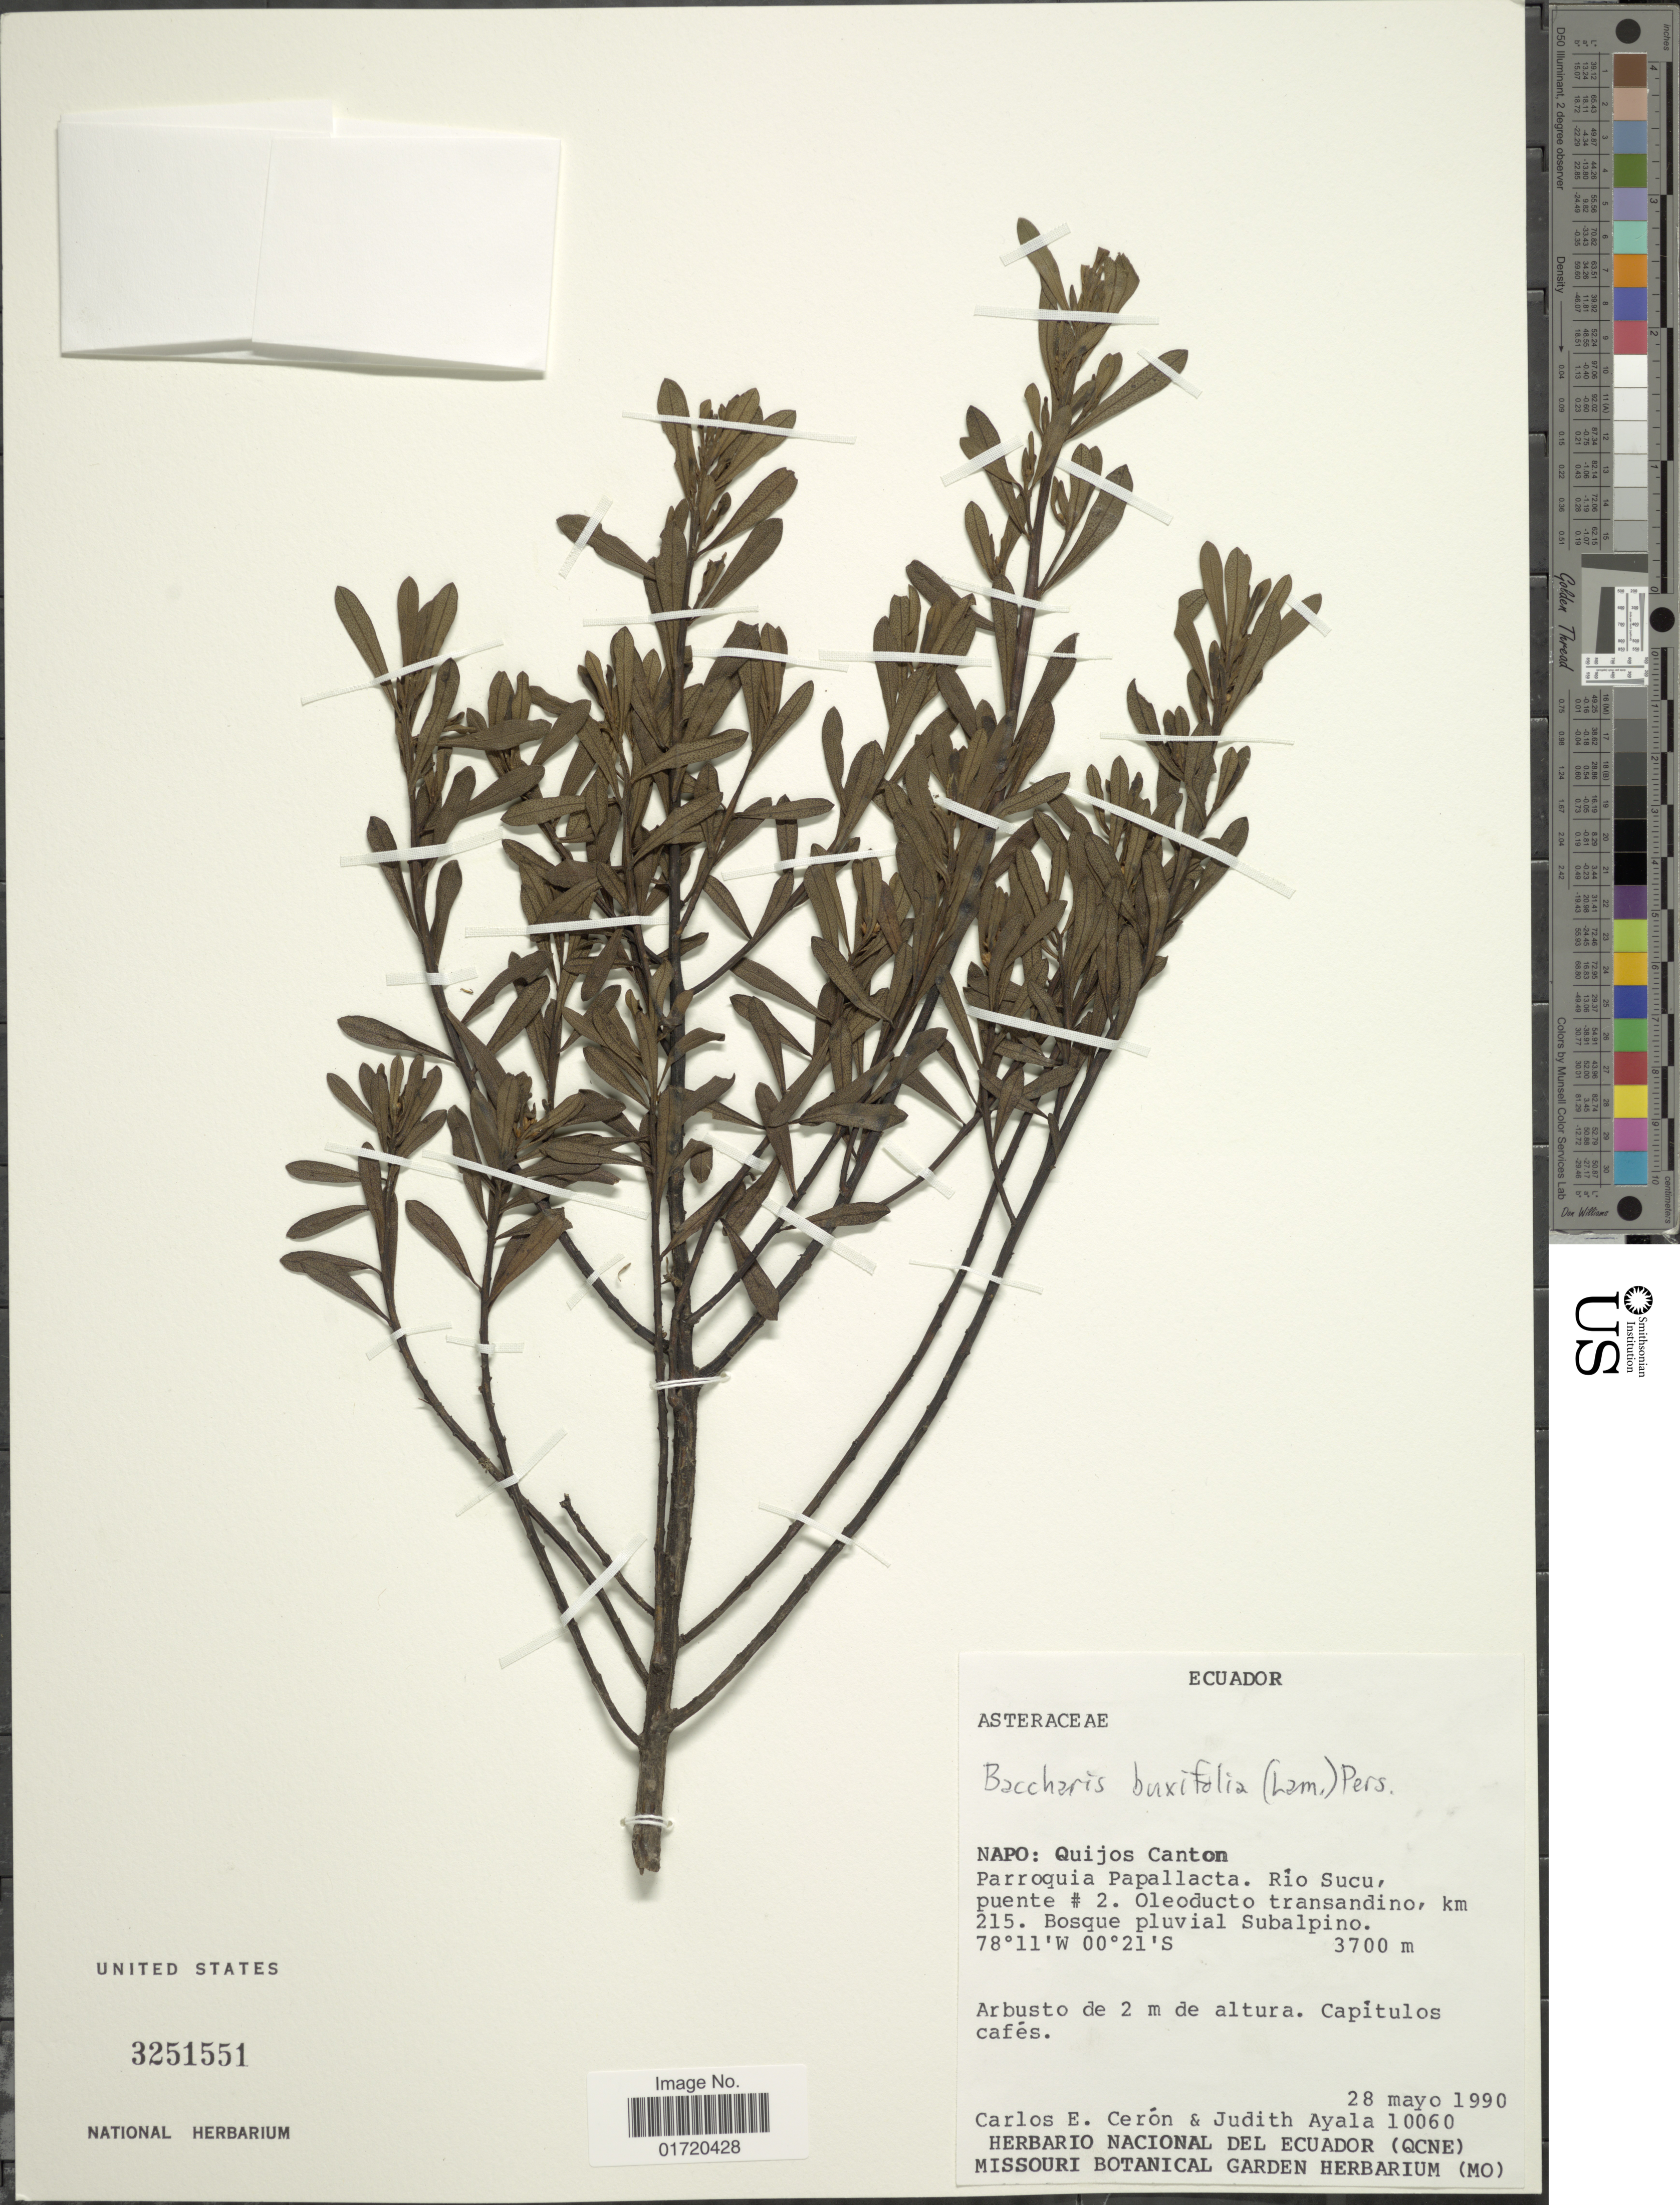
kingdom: Plantae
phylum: Tracheophyta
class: Magnoliopsida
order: Asterales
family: Asteraceae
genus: Baccharis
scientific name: Baccharis buxifolia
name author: (Lam.) Pers.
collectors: C. E. Cerón M. & J. Ayala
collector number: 10060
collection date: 1990-05-28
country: Ecuador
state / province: Napo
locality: Quijos Canton. parroquia Papallacta. Rio Sucu, puente #2. Oleoducto transandino, km 215.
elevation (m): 3700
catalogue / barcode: US 3251551